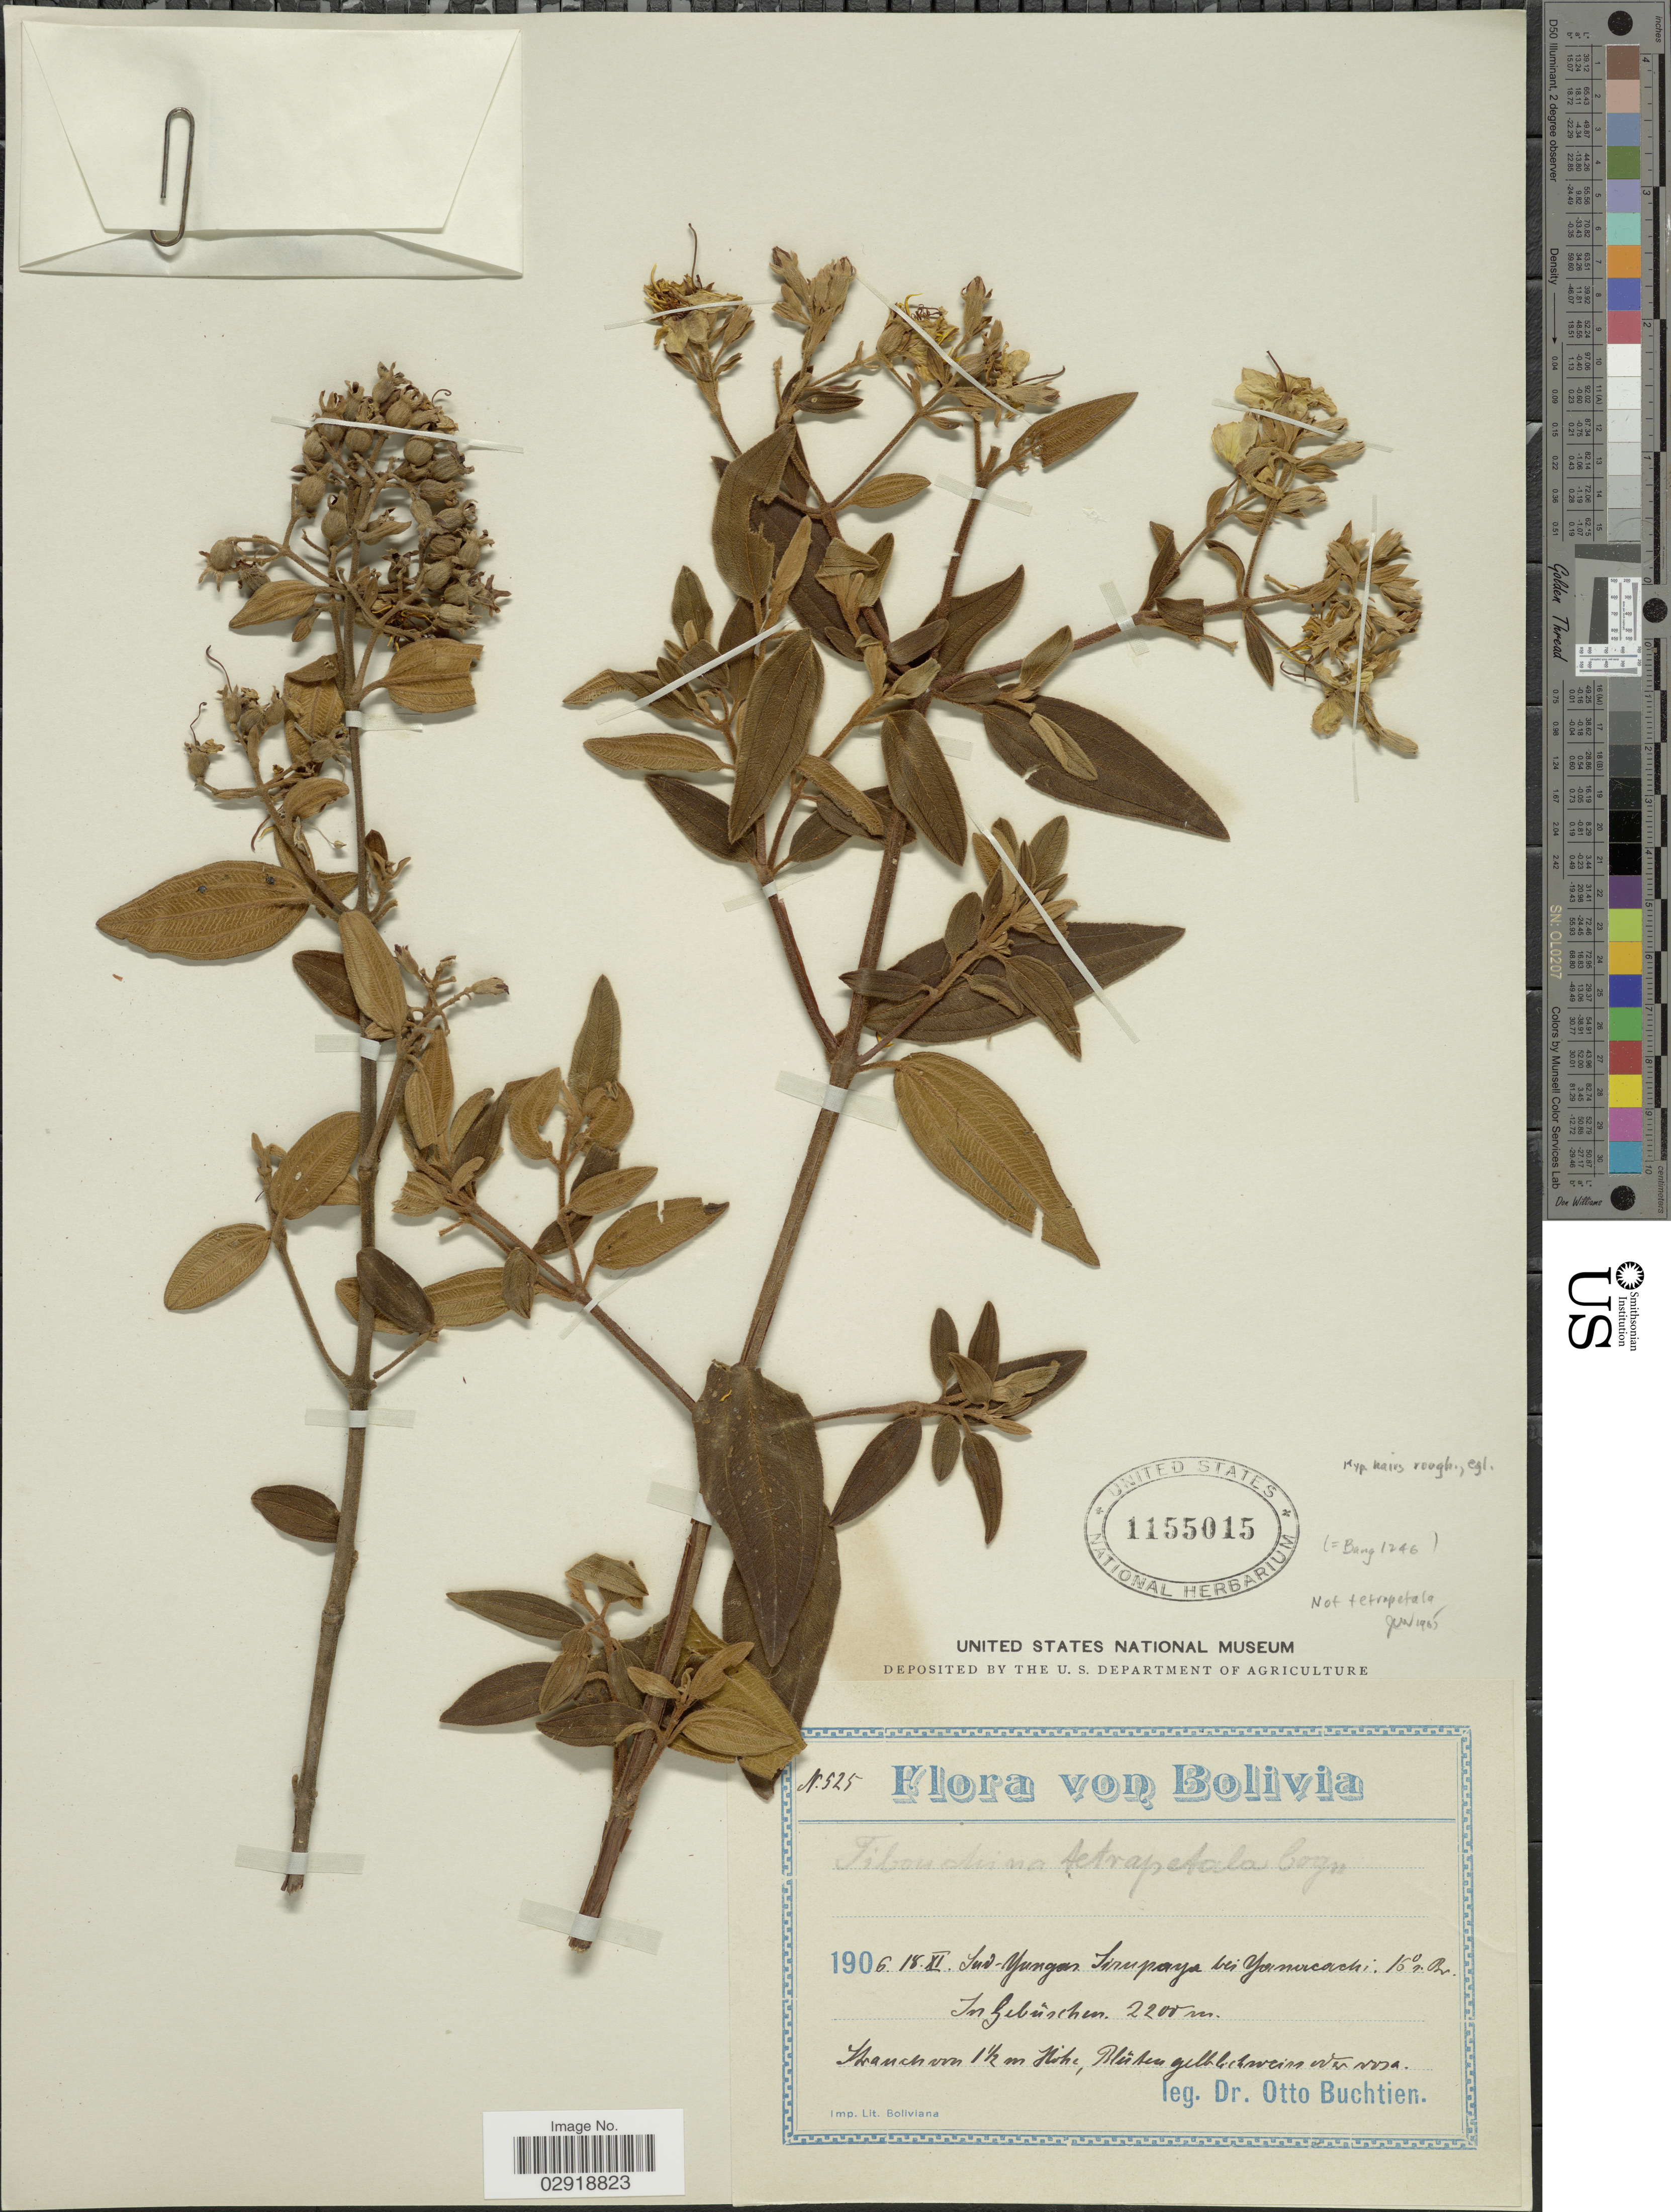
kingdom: Plantae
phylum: Tracheophyta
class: Magnoliopsida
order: Myrtales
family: Melastomataceae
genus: Chaetogastra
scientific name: Chaetogastra brittoniana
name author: (Cogn.) P.J.F. Guim. & Michelang.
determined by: Strong, Mark T., (BOT), Smithsonian Institution - National Museum of Natural History (UNITED STATES)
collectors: O. Buchtien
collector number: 525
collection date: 1906-11-18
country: Bolivia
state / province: La Paz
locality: Sud-Yungas, Tinupaya bei Yamercachi: 15° Br, In Gebüschen.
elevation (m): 2200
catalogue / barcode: US 1155015